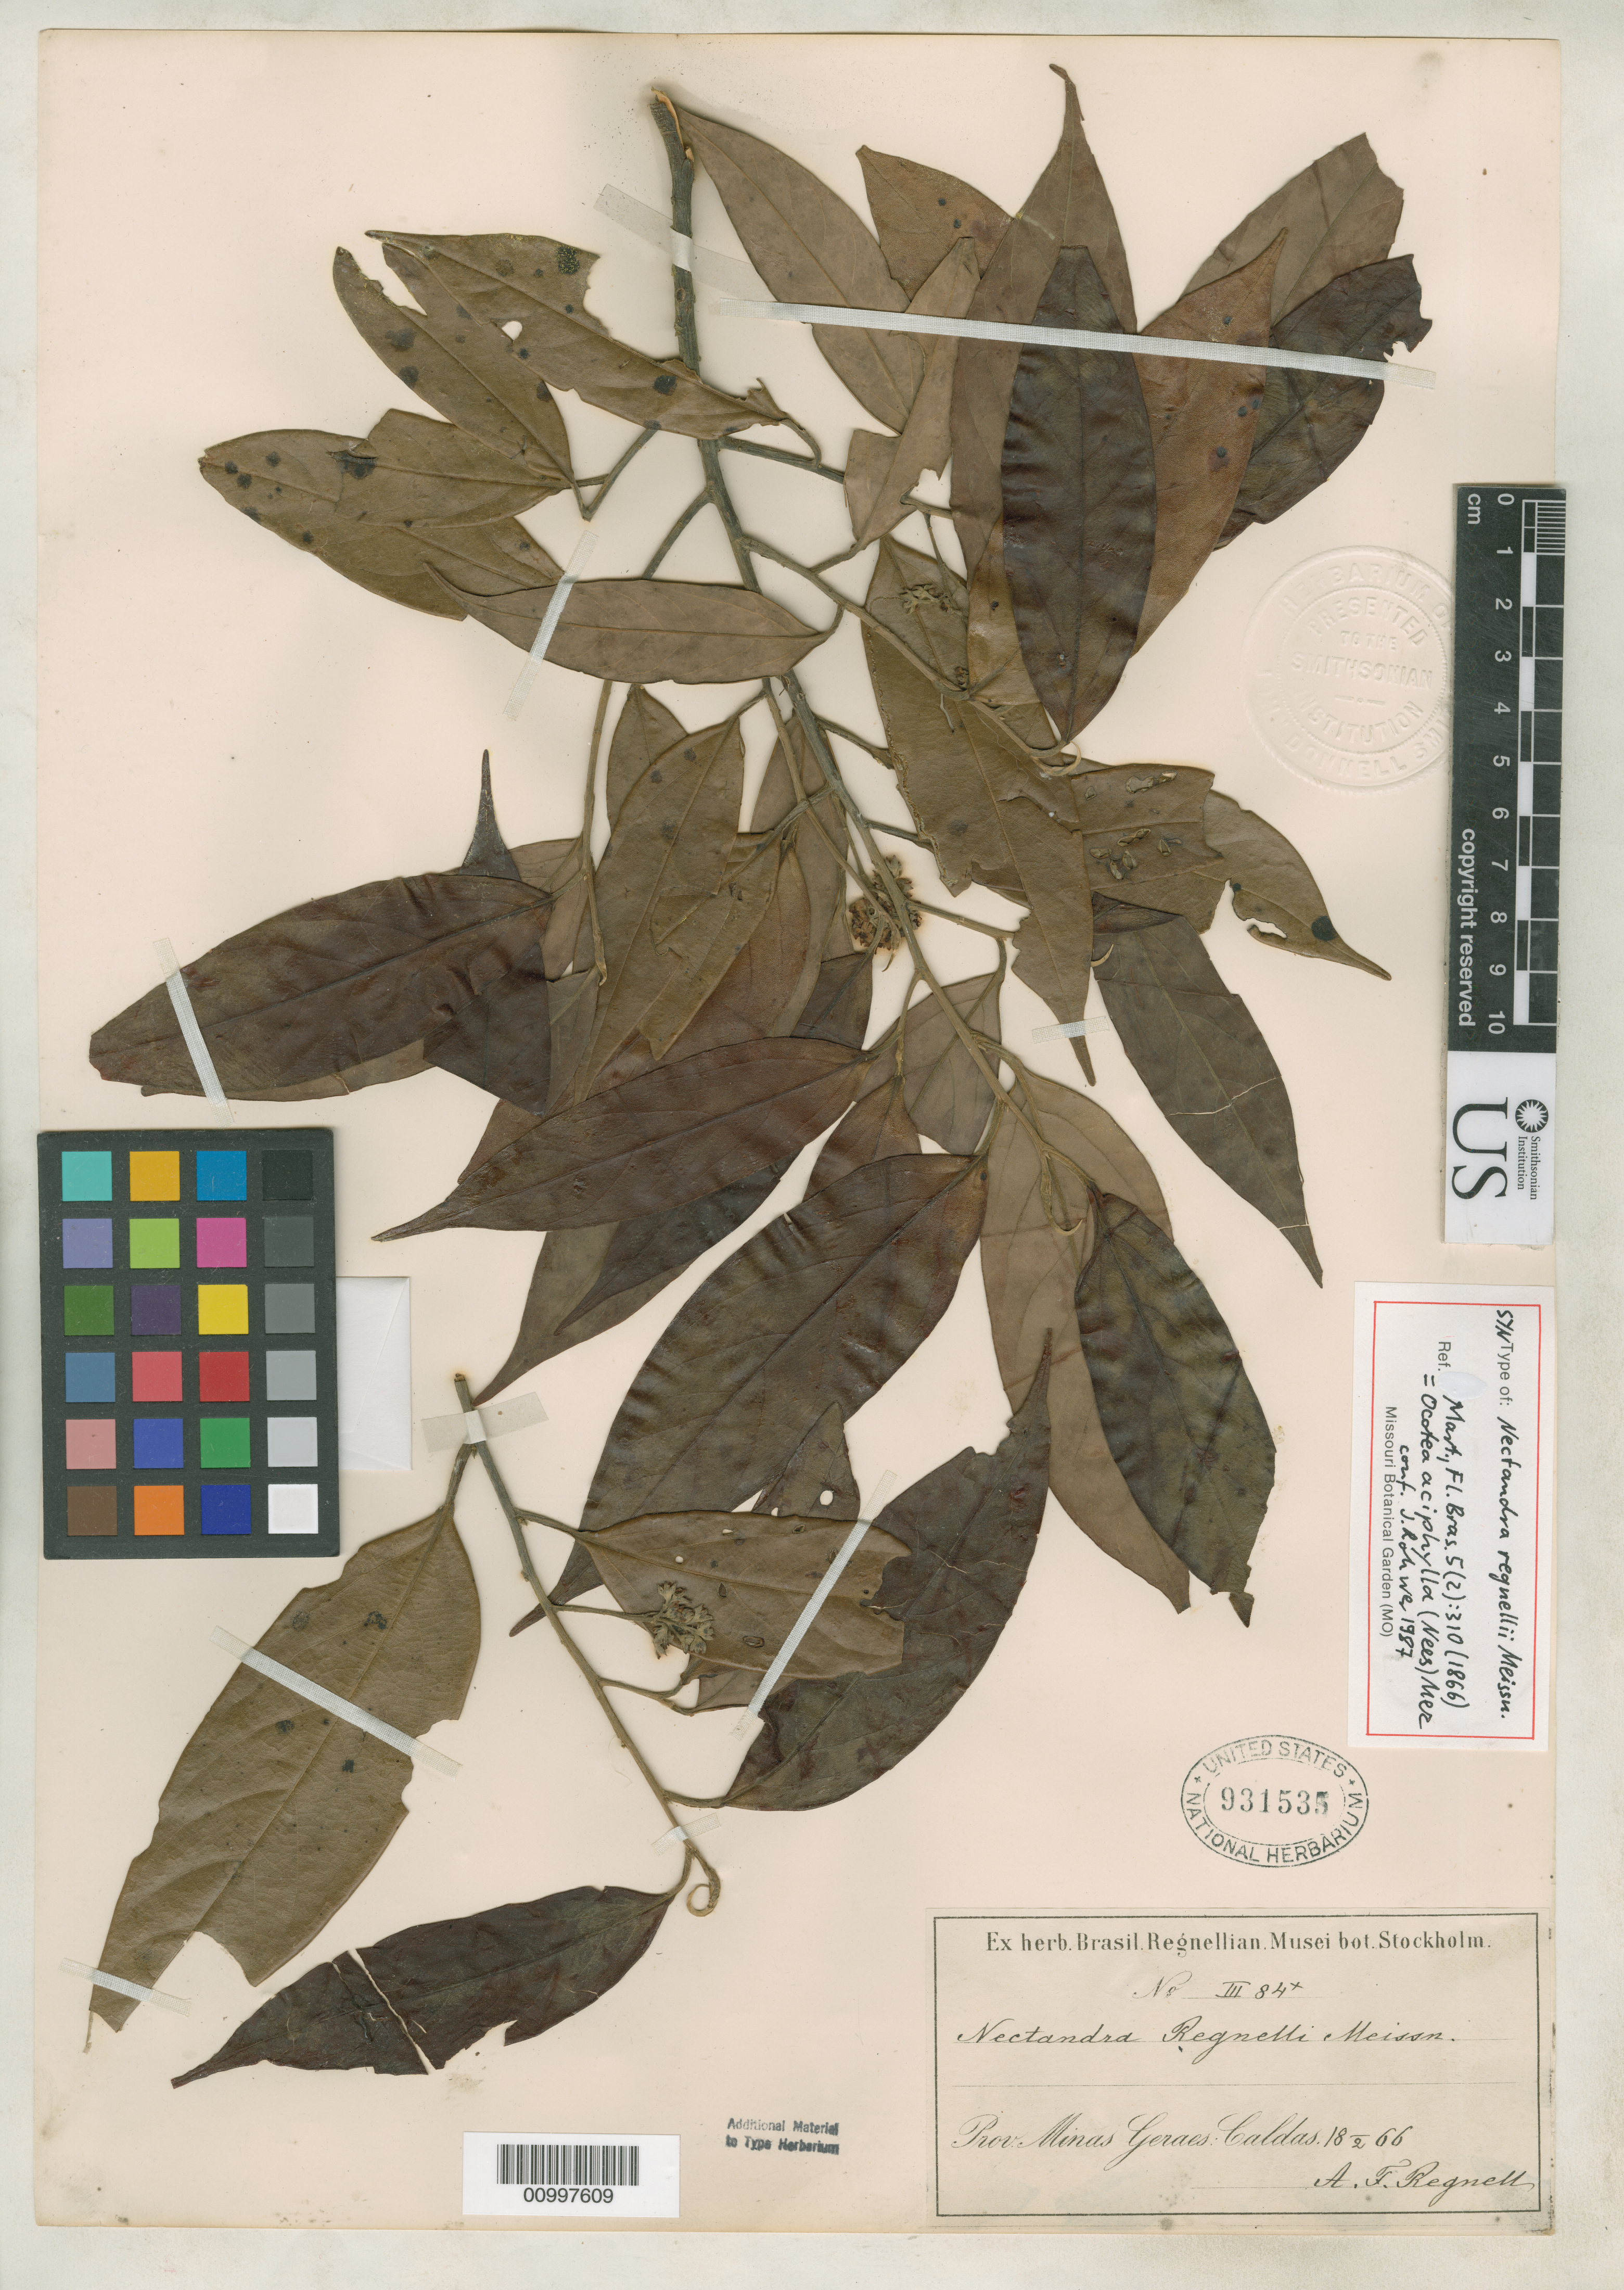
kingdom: Plantae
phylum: Tracheophyta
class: Magnoliopsida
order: Laurales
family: Lauraceae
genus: Nectandra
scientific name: Nectandra regnellii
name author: Meisn. in Mart.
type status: Syntype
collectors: A. F. Regnell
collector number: III 84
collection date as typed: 1866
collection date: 1866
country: Brazil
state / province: Minas Gerais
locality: Caldas.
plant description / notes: Specimen ex John Donnell Smith herbarium.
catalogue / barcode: US 931535